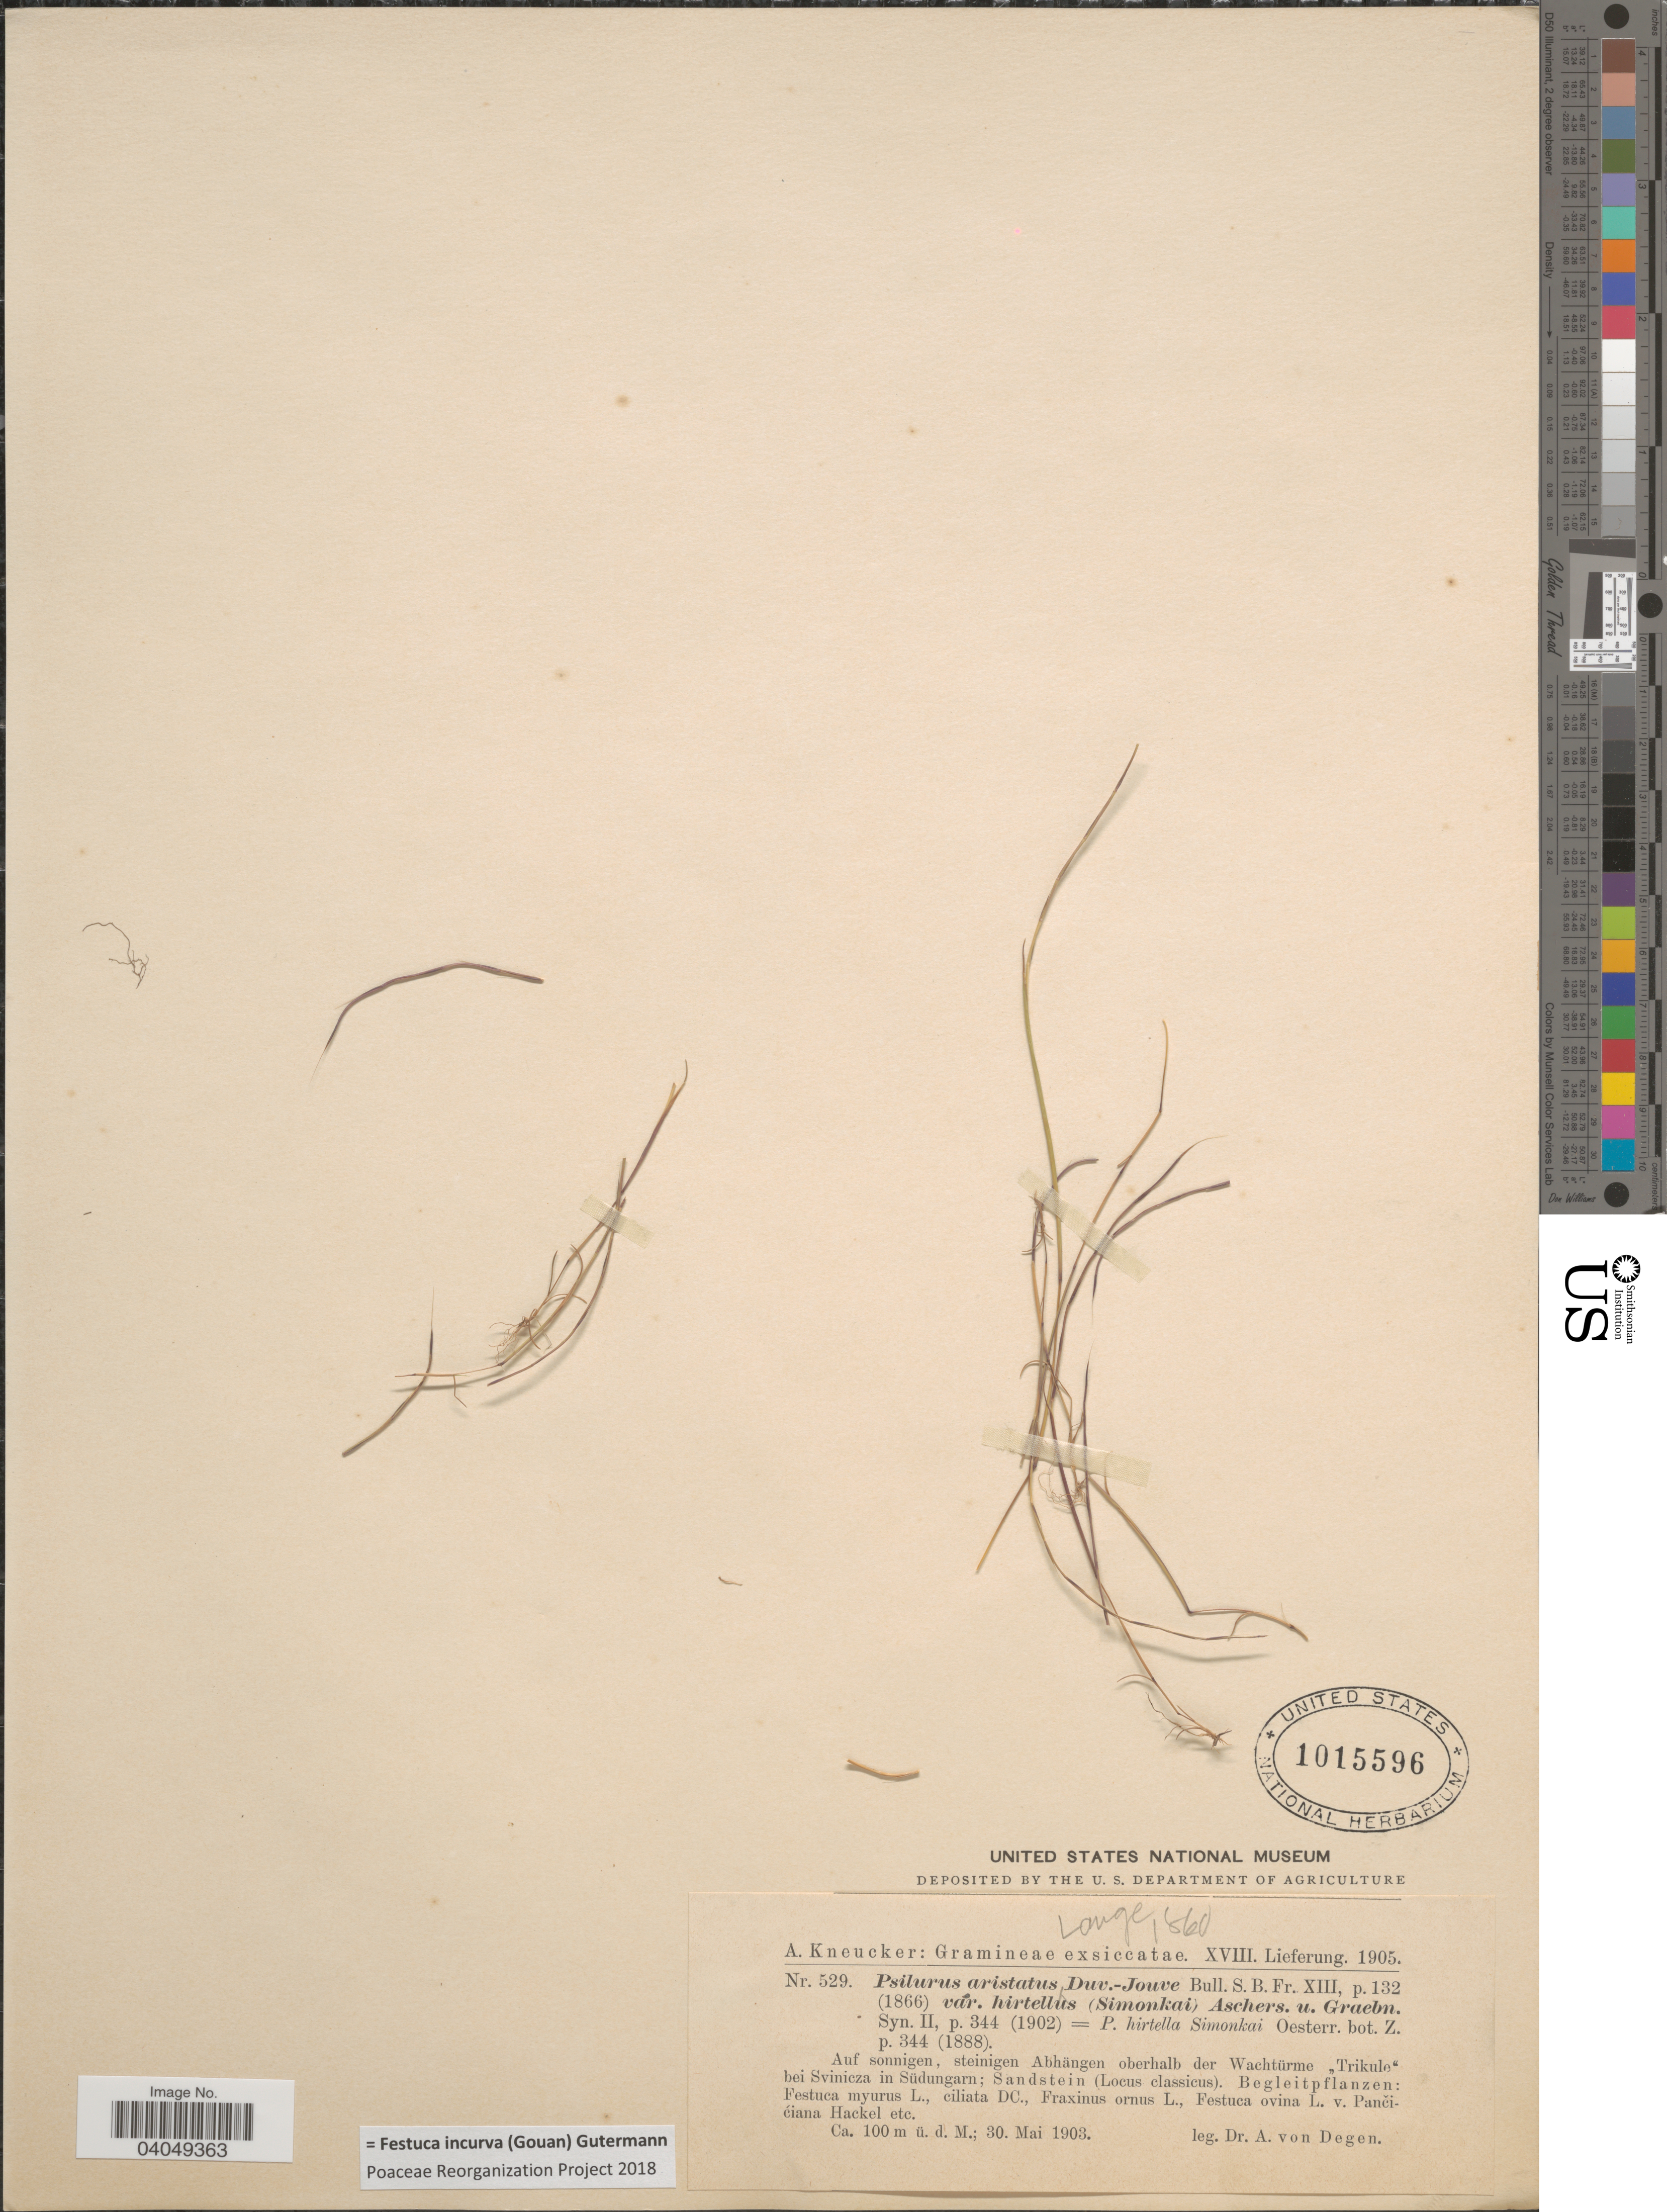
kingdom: Plantae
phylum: Tracheophyta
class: Liliopsida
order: Poales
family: Poaceae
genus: Festuca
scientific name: Festuca incurva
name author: (Gouan) Gutermann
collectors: A. von Degen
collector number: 529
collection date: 1903-05-30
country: Croatia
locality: Auf sonnigen, steinigen Abhängen oberhalb der Wachtürme "Trikule" bei Svinicza in Südungarn.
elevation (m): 100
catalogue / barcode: US 1015596